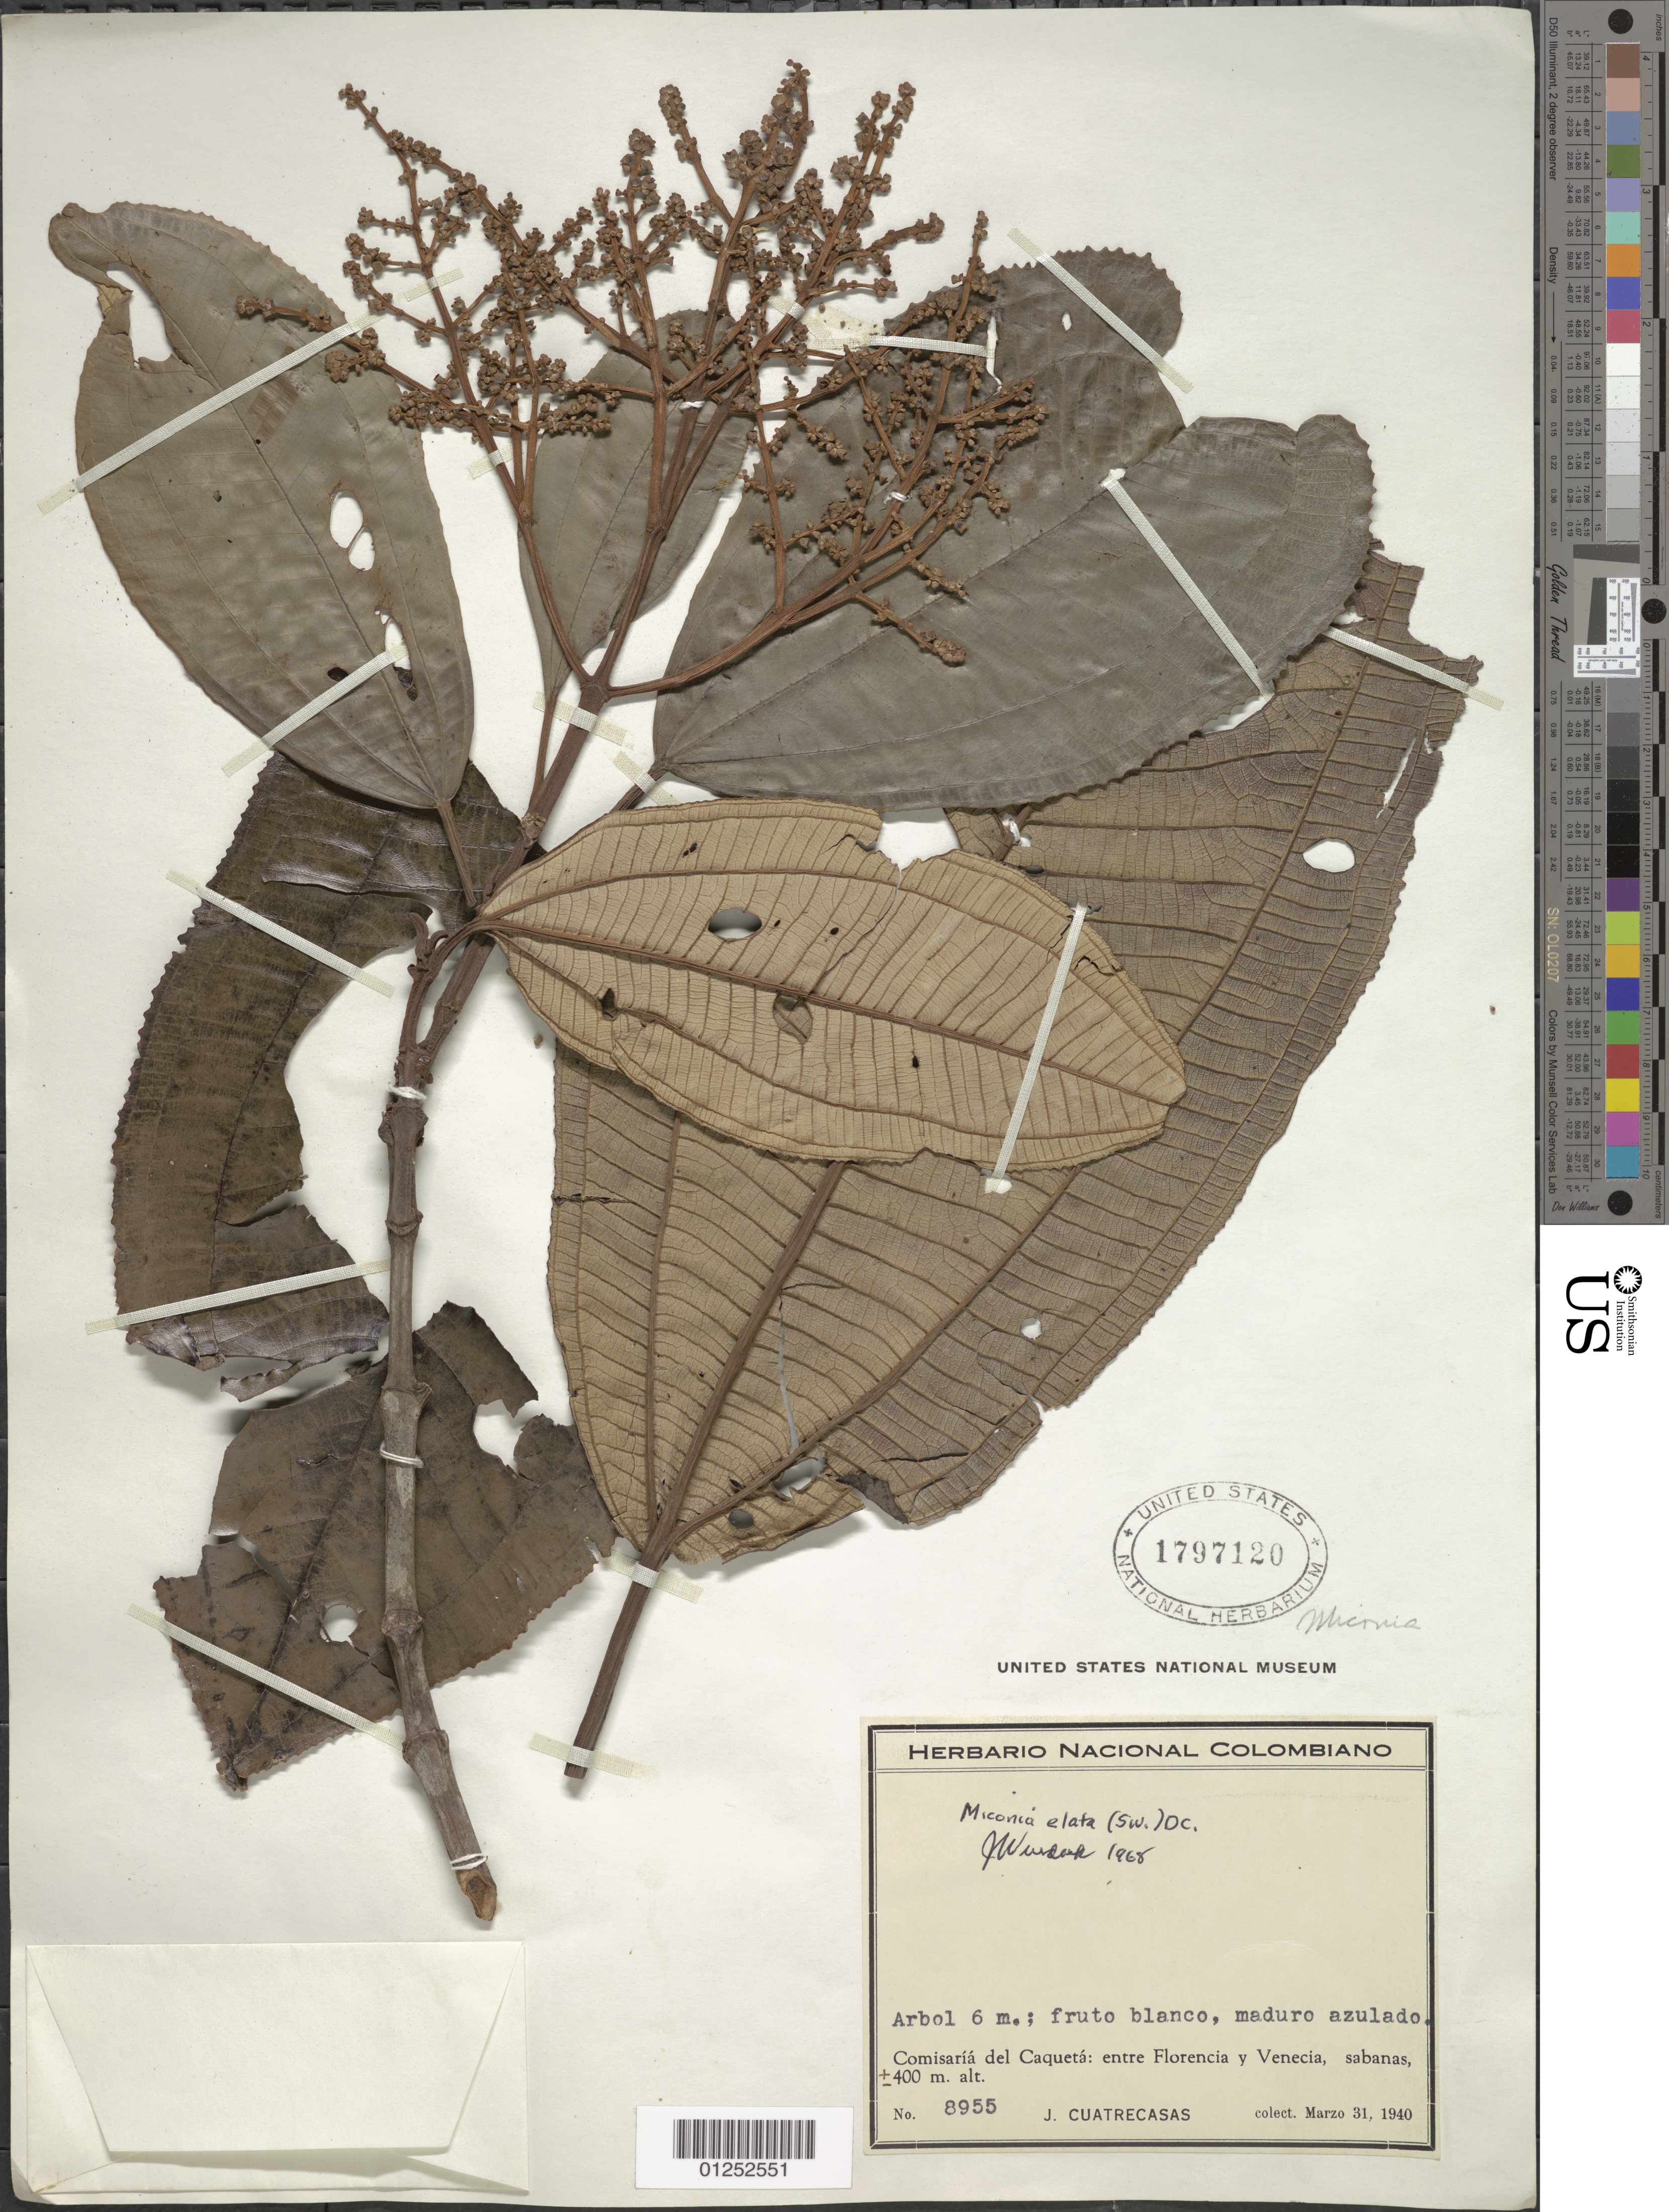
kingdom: Plantae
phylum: Tracheophyta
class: Magnoliopsida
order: Myrtales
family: Melastomataceae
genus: Miconia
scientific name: Miconia elata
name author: (Sw.) DC.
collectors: J. Cuatrecasas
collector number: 8955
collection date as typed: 31 Mar 1940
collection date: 1940-03-31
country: Colombia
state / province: Caquetá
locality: Between Florencia and Venecia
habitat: sabanas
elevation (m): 400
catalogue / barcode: US 1797120